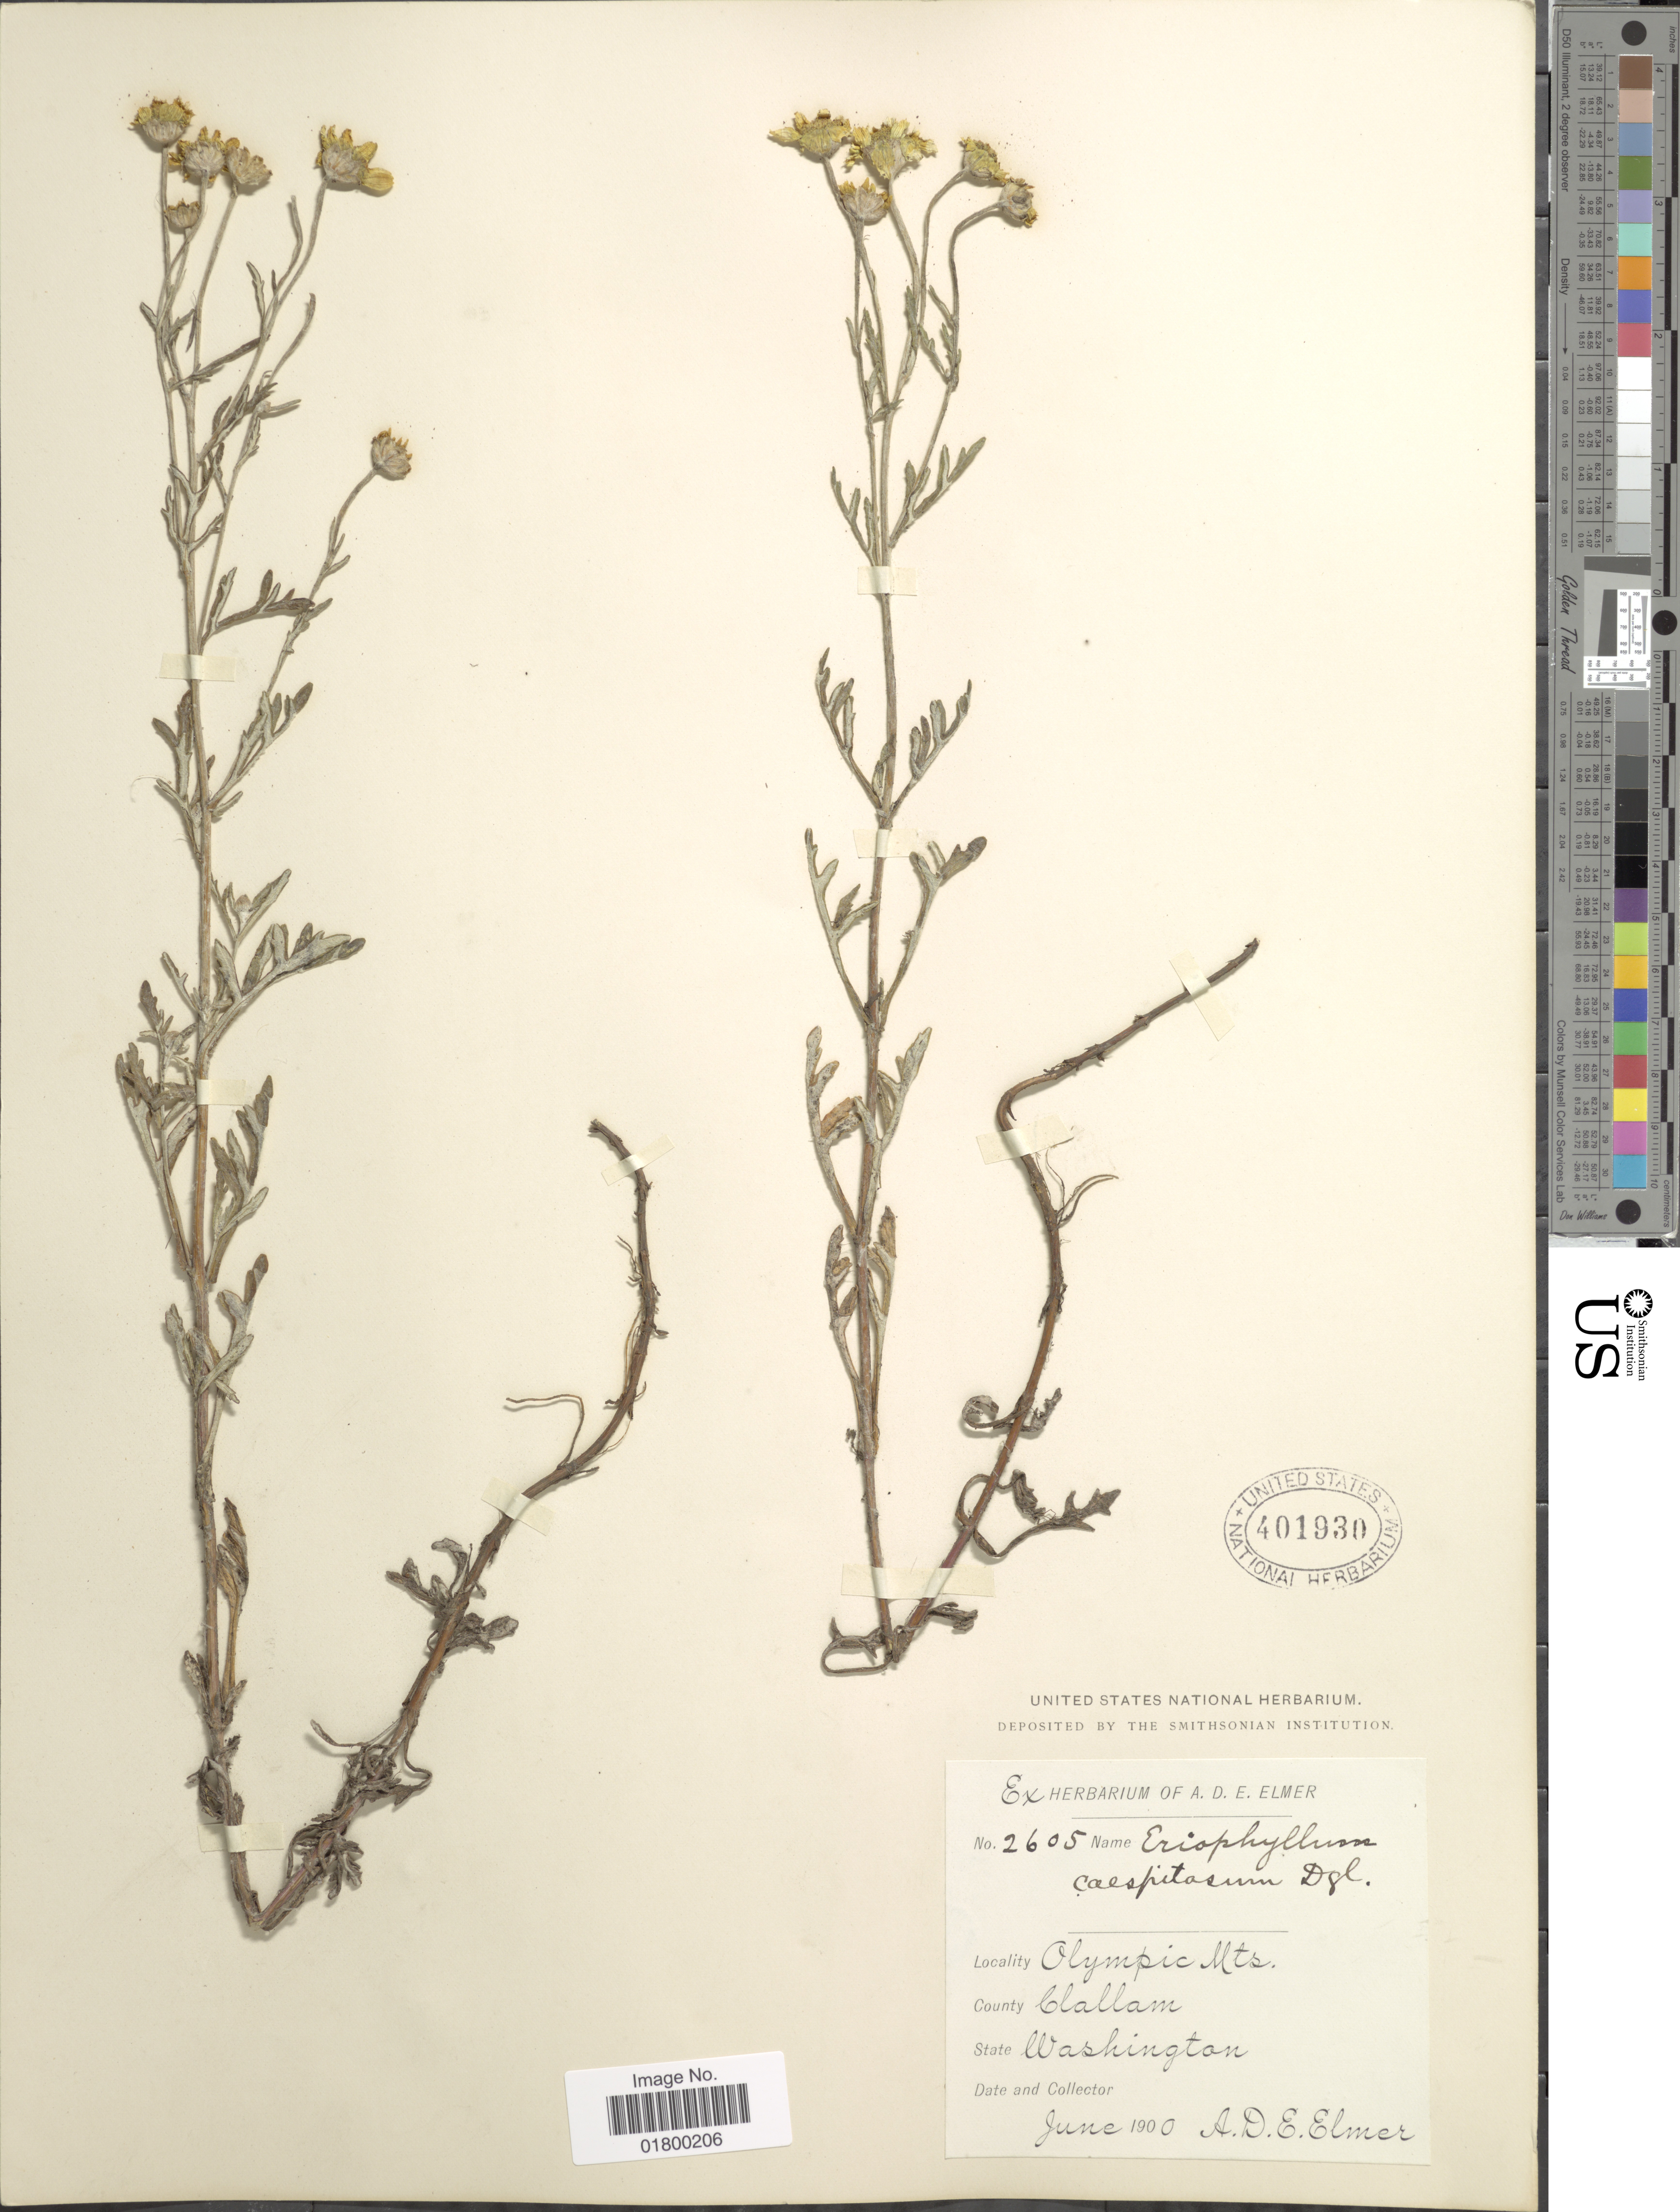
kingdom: Plantae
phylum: Tracheophyta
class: Magnoliopsida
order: Asterales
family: Asteraceae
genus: Eriophyllum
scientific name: Eriophyllum lanatum var. achillioides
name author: (DC.) Jeps.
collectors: A. D. E. Elmer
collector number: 2605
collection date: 1900-06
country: United States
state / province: Washington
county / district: Clallam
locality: Olympic Mts., County Clallam, State Washington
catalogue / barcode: US 401930